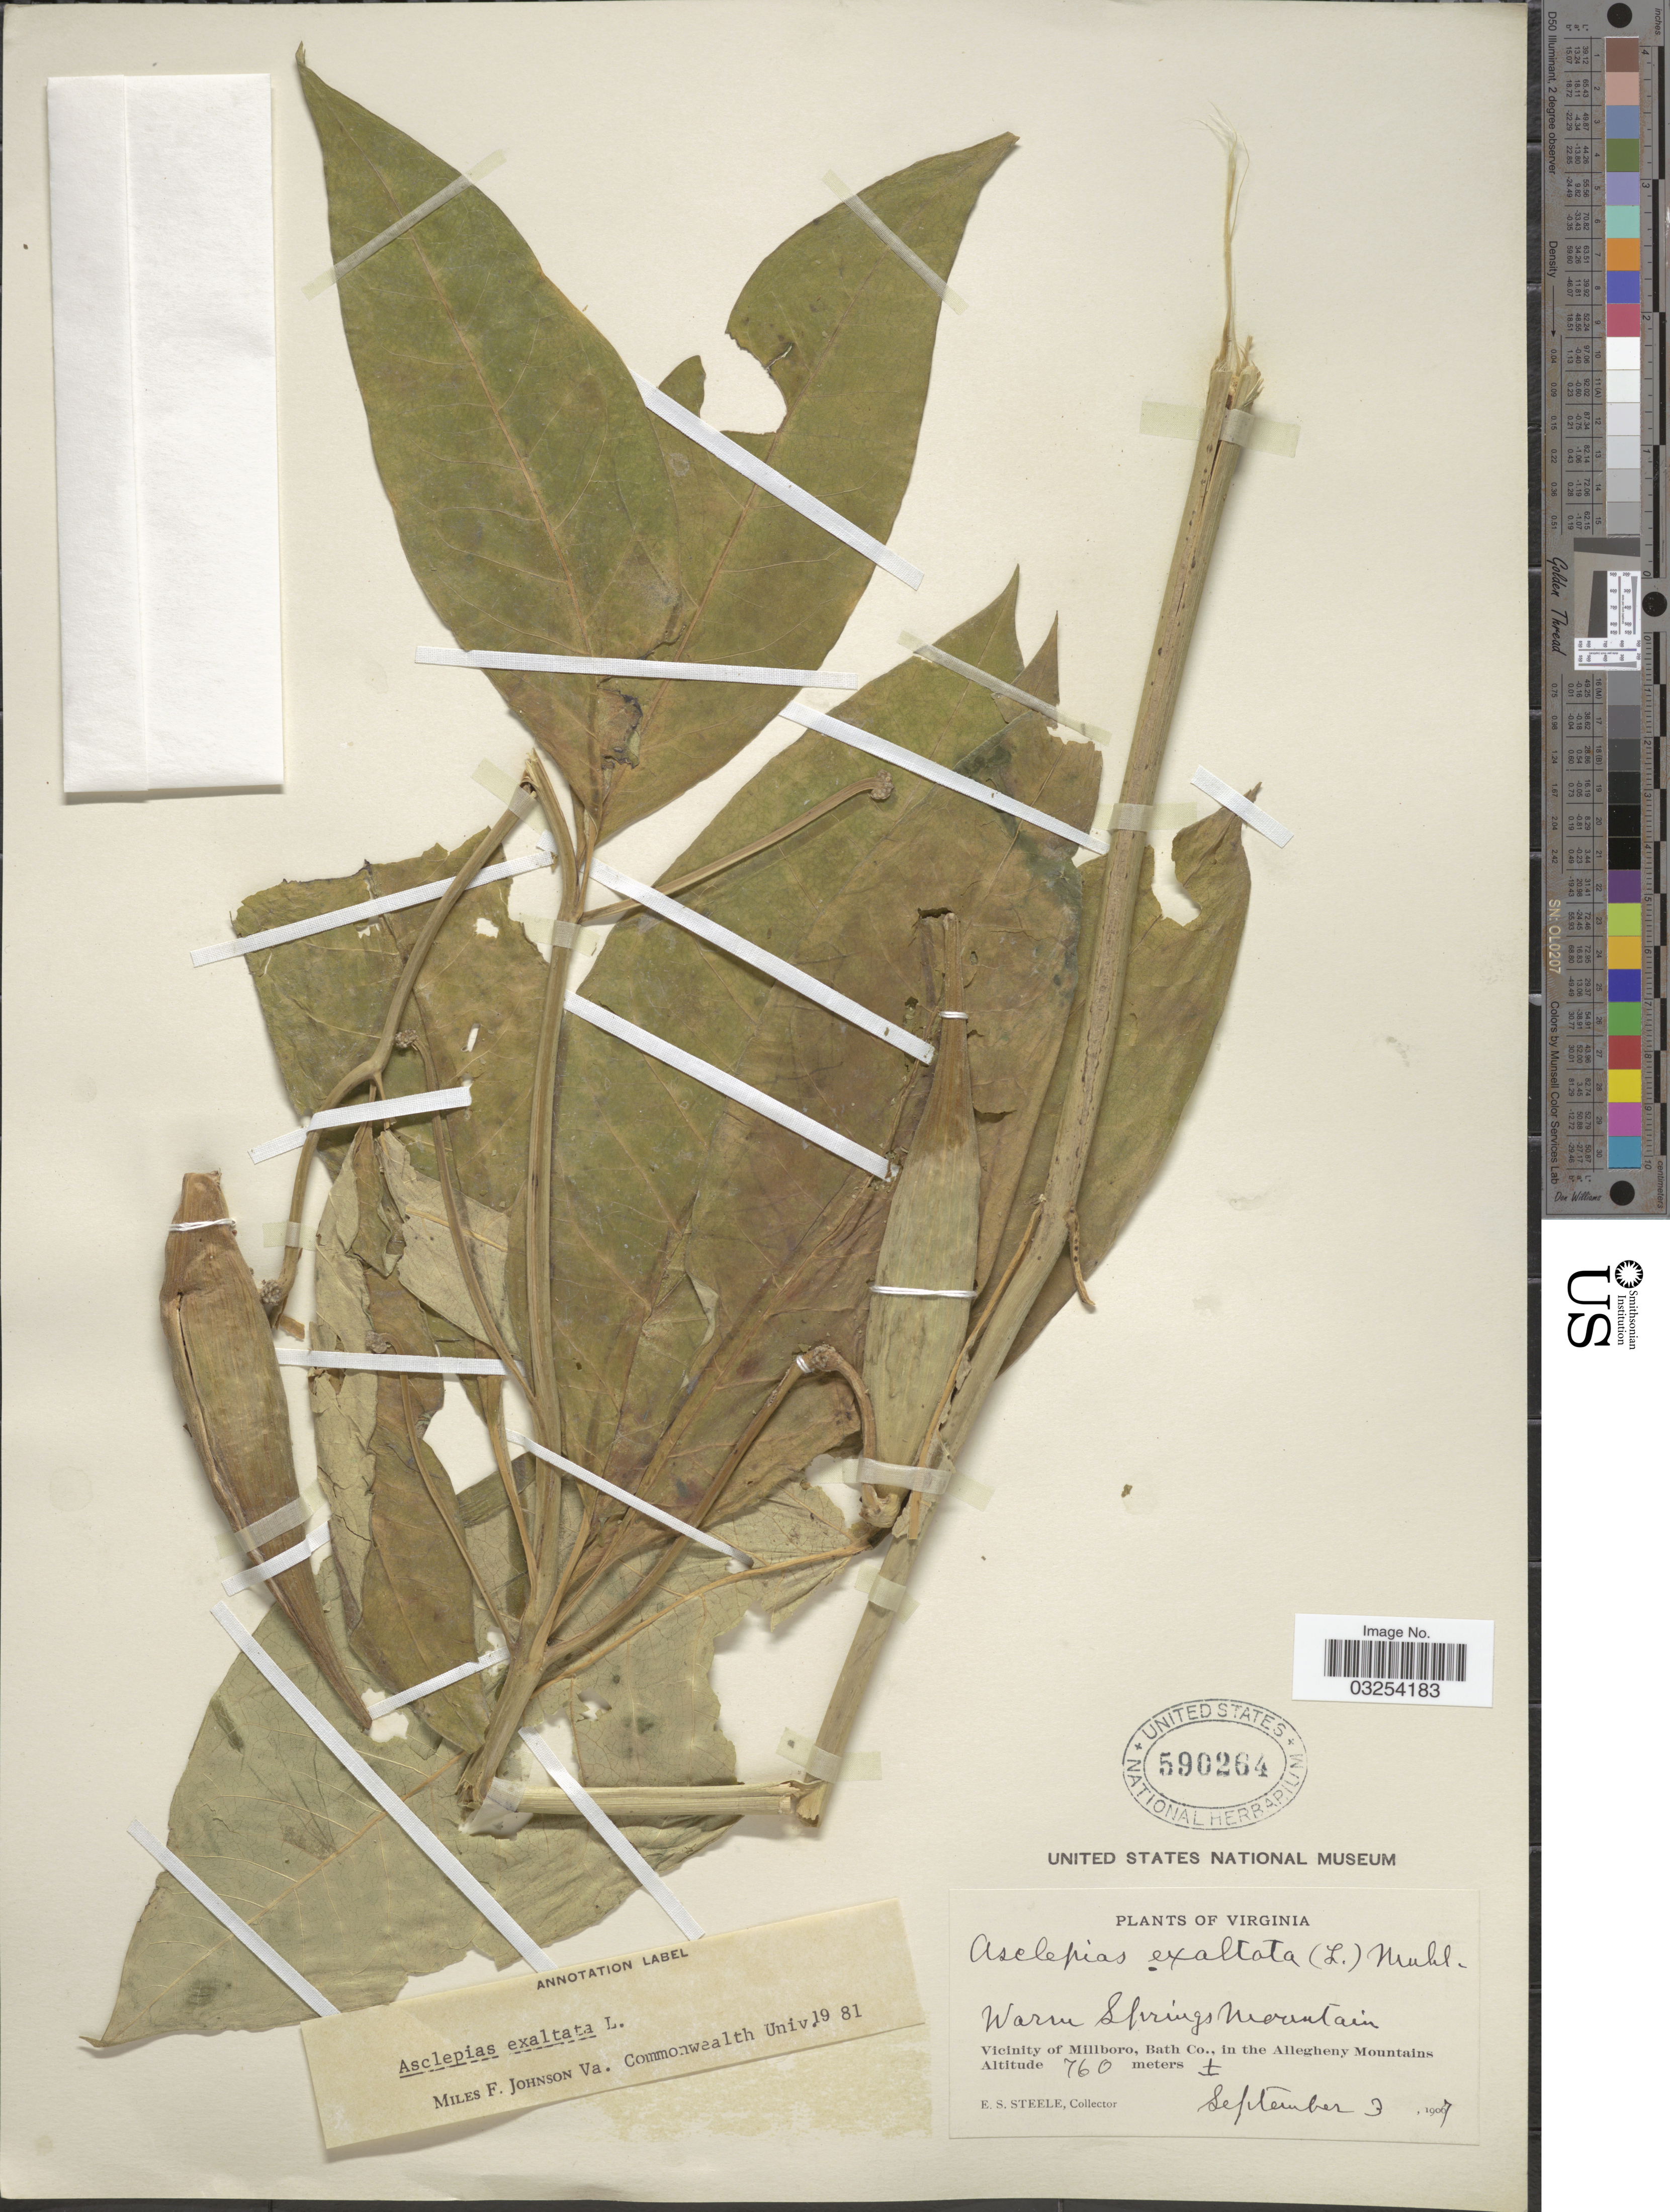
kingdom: Plantae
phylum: Tracheophyta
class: Magnoliopsida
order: Gentianales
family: Apocynaceae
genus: Asclepias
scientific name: Asclepias exaltata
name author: Muhl.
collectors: E. Steele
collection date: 1907-09-03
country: United States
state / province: Virginia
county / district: Bath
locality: Warm Springs Mountain. Vicinity of Millboro, Bath Co., in the Allegheny Mountains.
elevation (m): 760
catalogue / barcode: US 590264